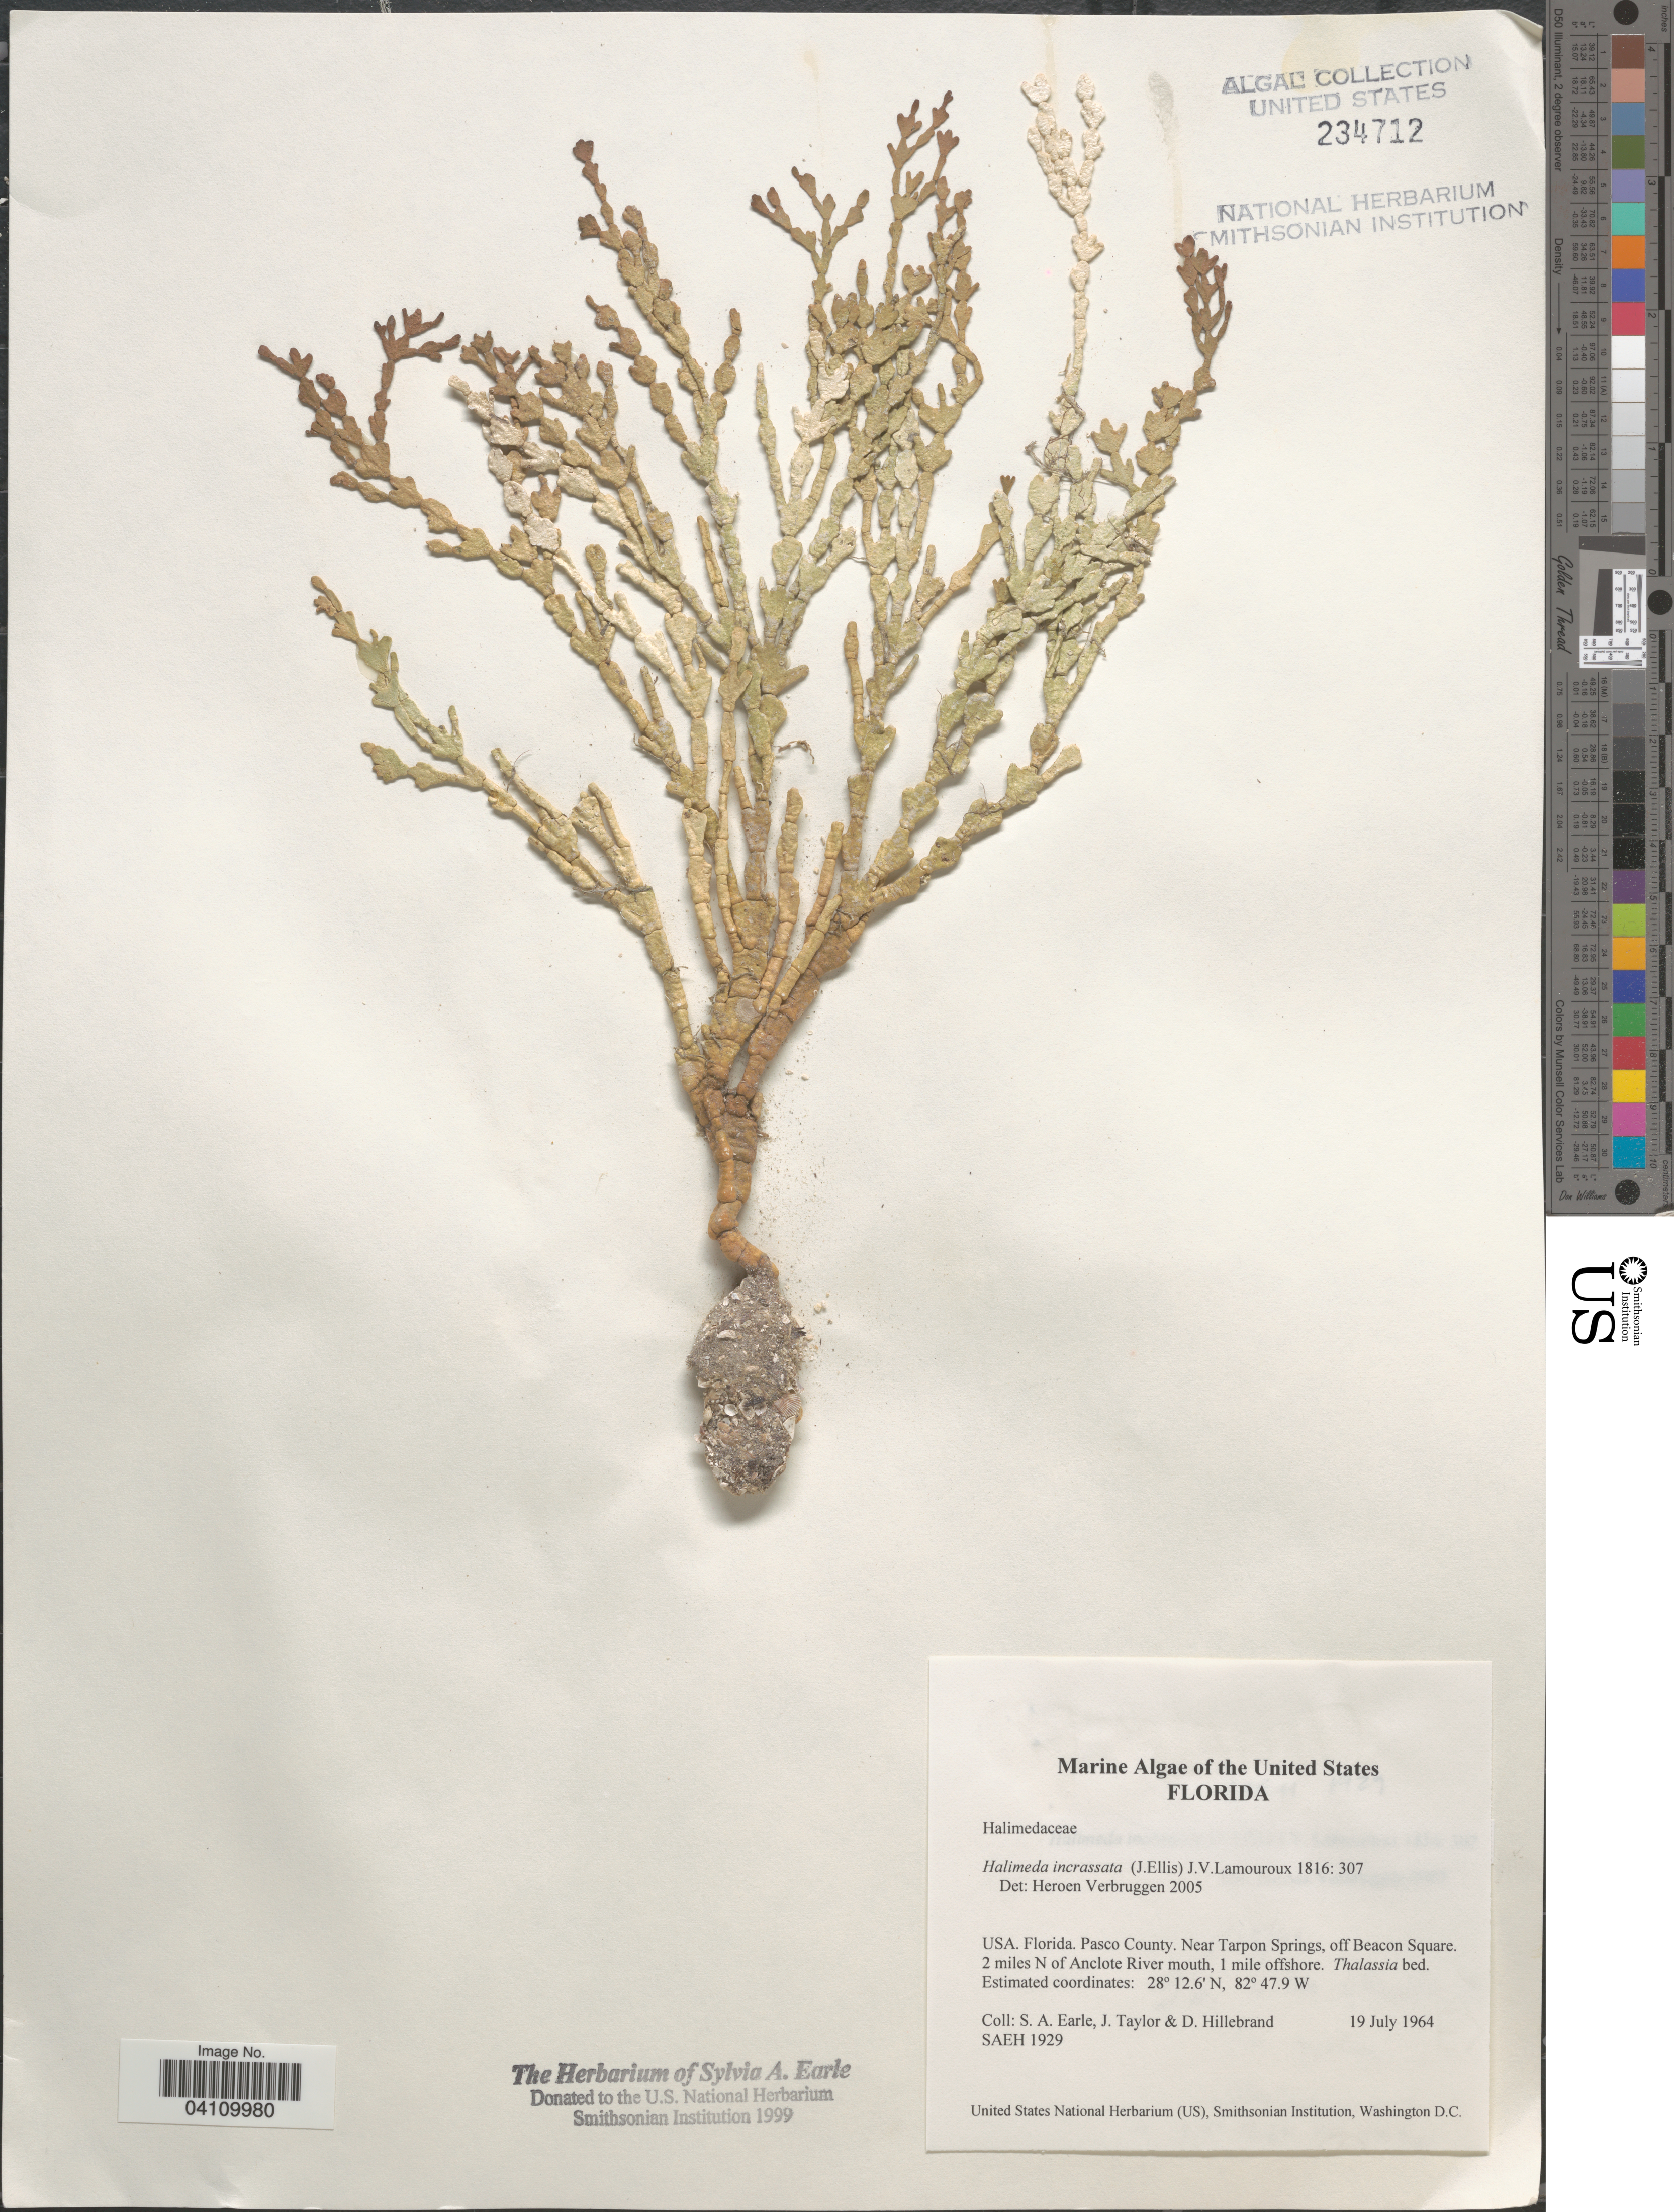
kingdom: Plantae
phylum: Chlorophyta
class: Ulvophyceae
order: Bryopsidales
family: Halimedaceae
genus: Halimeda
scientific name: Halimeda incrassata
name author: (J. Ellis) J.V.Lamouroux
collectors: S. A. Earle, J. Taylor & D. Hillebrand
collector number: SAEH 1929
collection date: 1964-07-19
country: United States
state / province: Florida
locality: Pasco County. Near Tarpon Springs, off Beacon Square. 2 miles N of Anclote River mouth, 1 mile offshore.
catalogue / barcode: US 234712